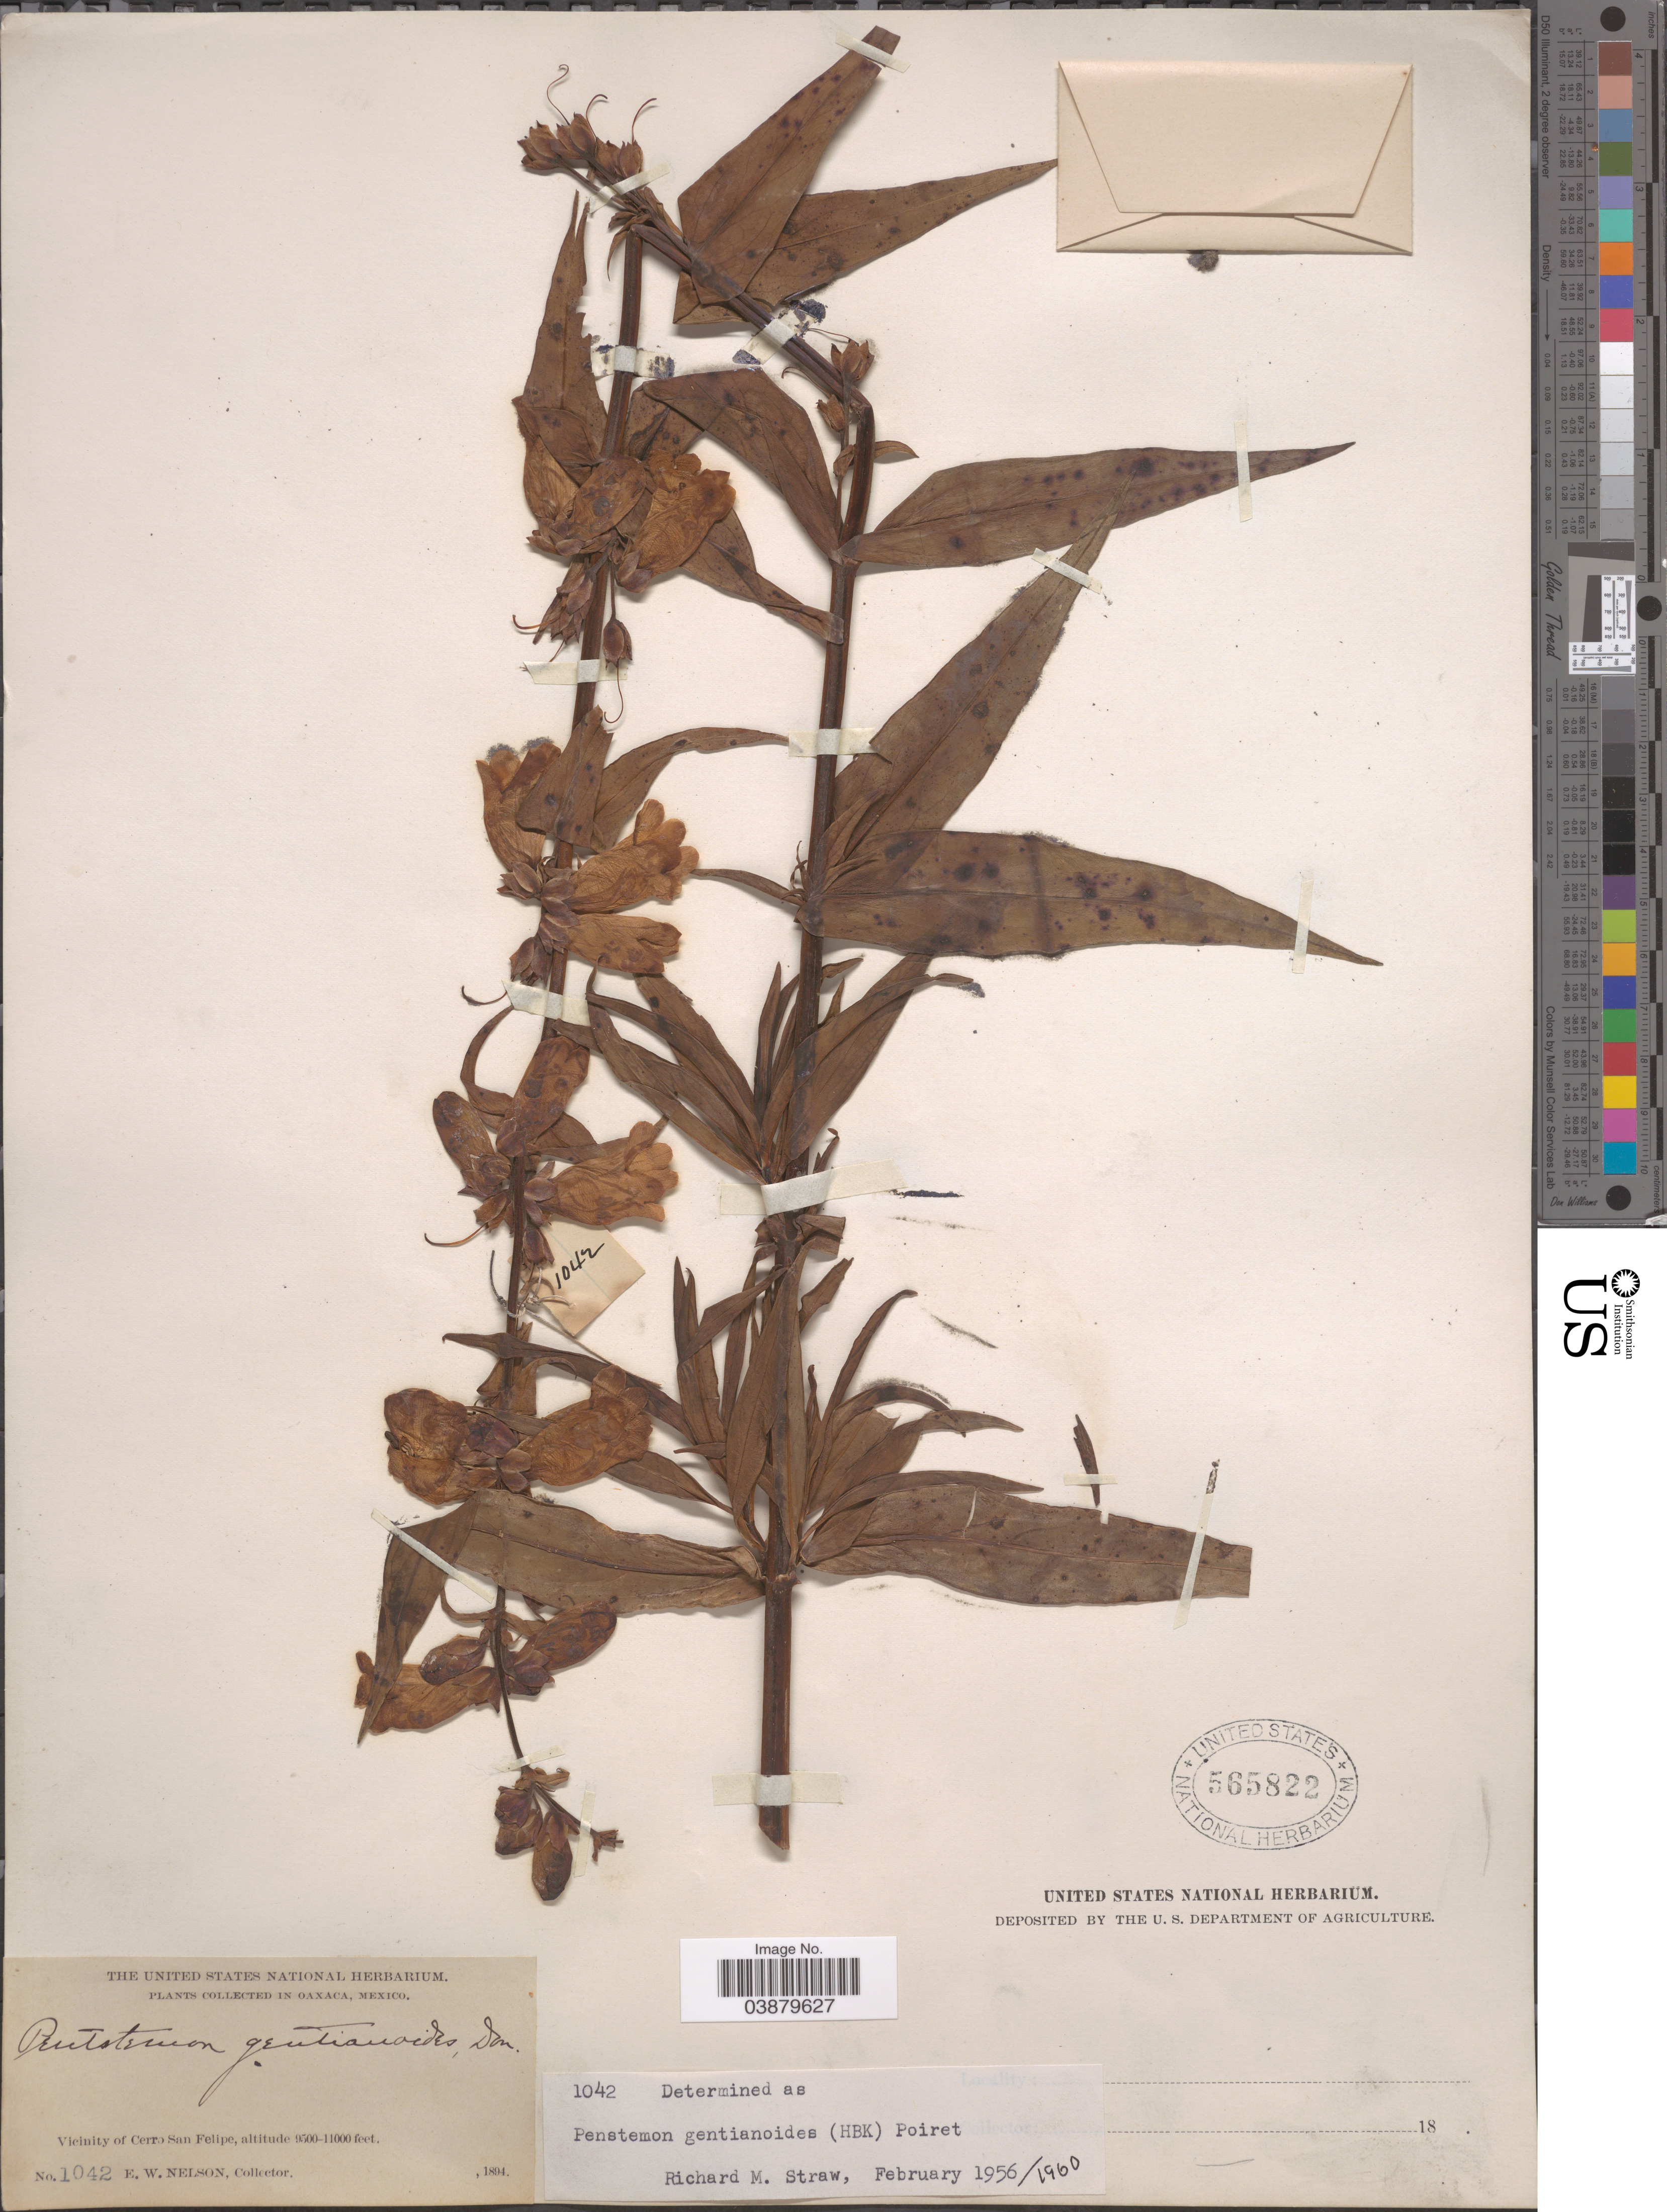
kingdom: Plantae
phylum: Tracheophyta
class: Magnoliopsida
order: Lamiales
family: Plantaginaceae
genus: Penstemon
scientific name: Penstemon gentianoides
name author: (Kunth) Poir.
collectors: E. W. Nelson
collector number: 1042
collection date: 1894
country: Mexico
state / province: Oaxaca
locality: Vicinity of Cerro San Felipe.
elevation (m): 2896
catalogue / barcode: US 565822